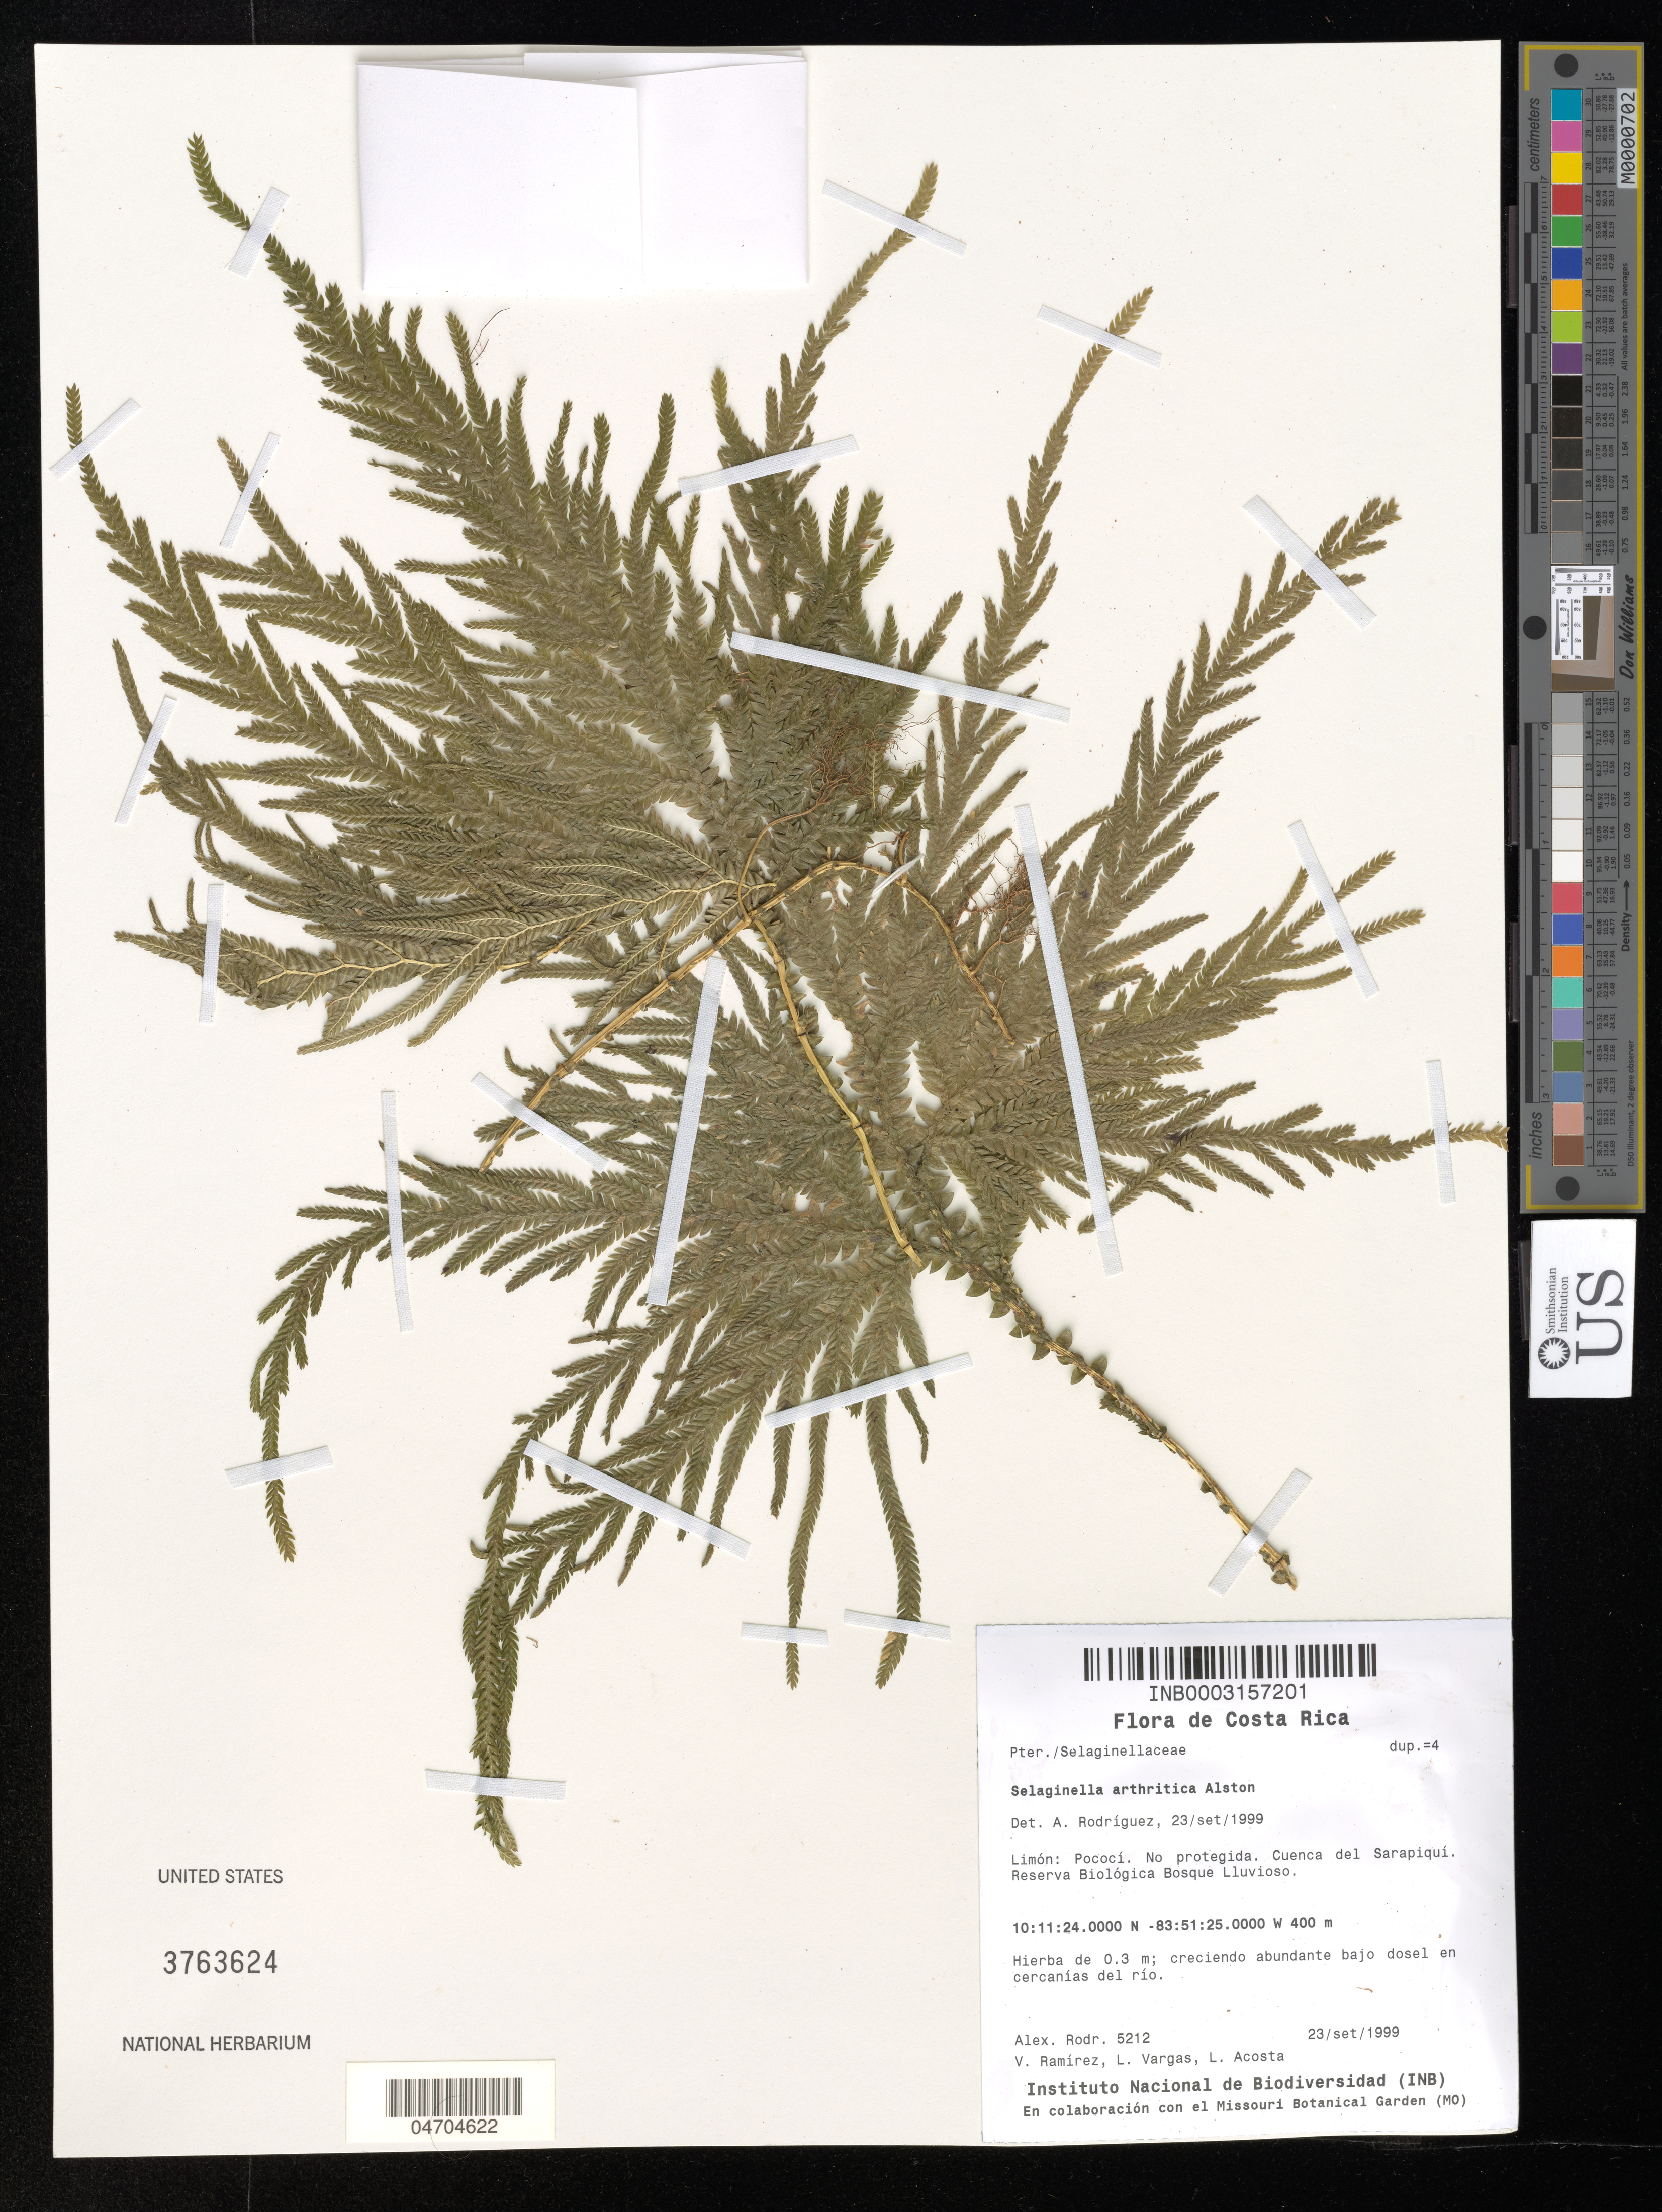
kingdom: Plantae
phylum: Tracheophyta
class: Lycopodiopsida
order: Selaginellales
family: Selaginellaceae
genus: Selaginella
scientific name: Selaginella arthritica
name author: Alston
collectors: A. Rodr., V. Ramirez, L. Vargas & L. Acosta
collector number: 5212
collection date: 1999-09-23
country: Costa Rica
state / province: Limón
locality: Pococí. No protegida. Cuenca del Sarapiquí. Reserva Biológica Bosque Lluvioso.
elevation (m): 400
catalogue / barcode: US 3763624